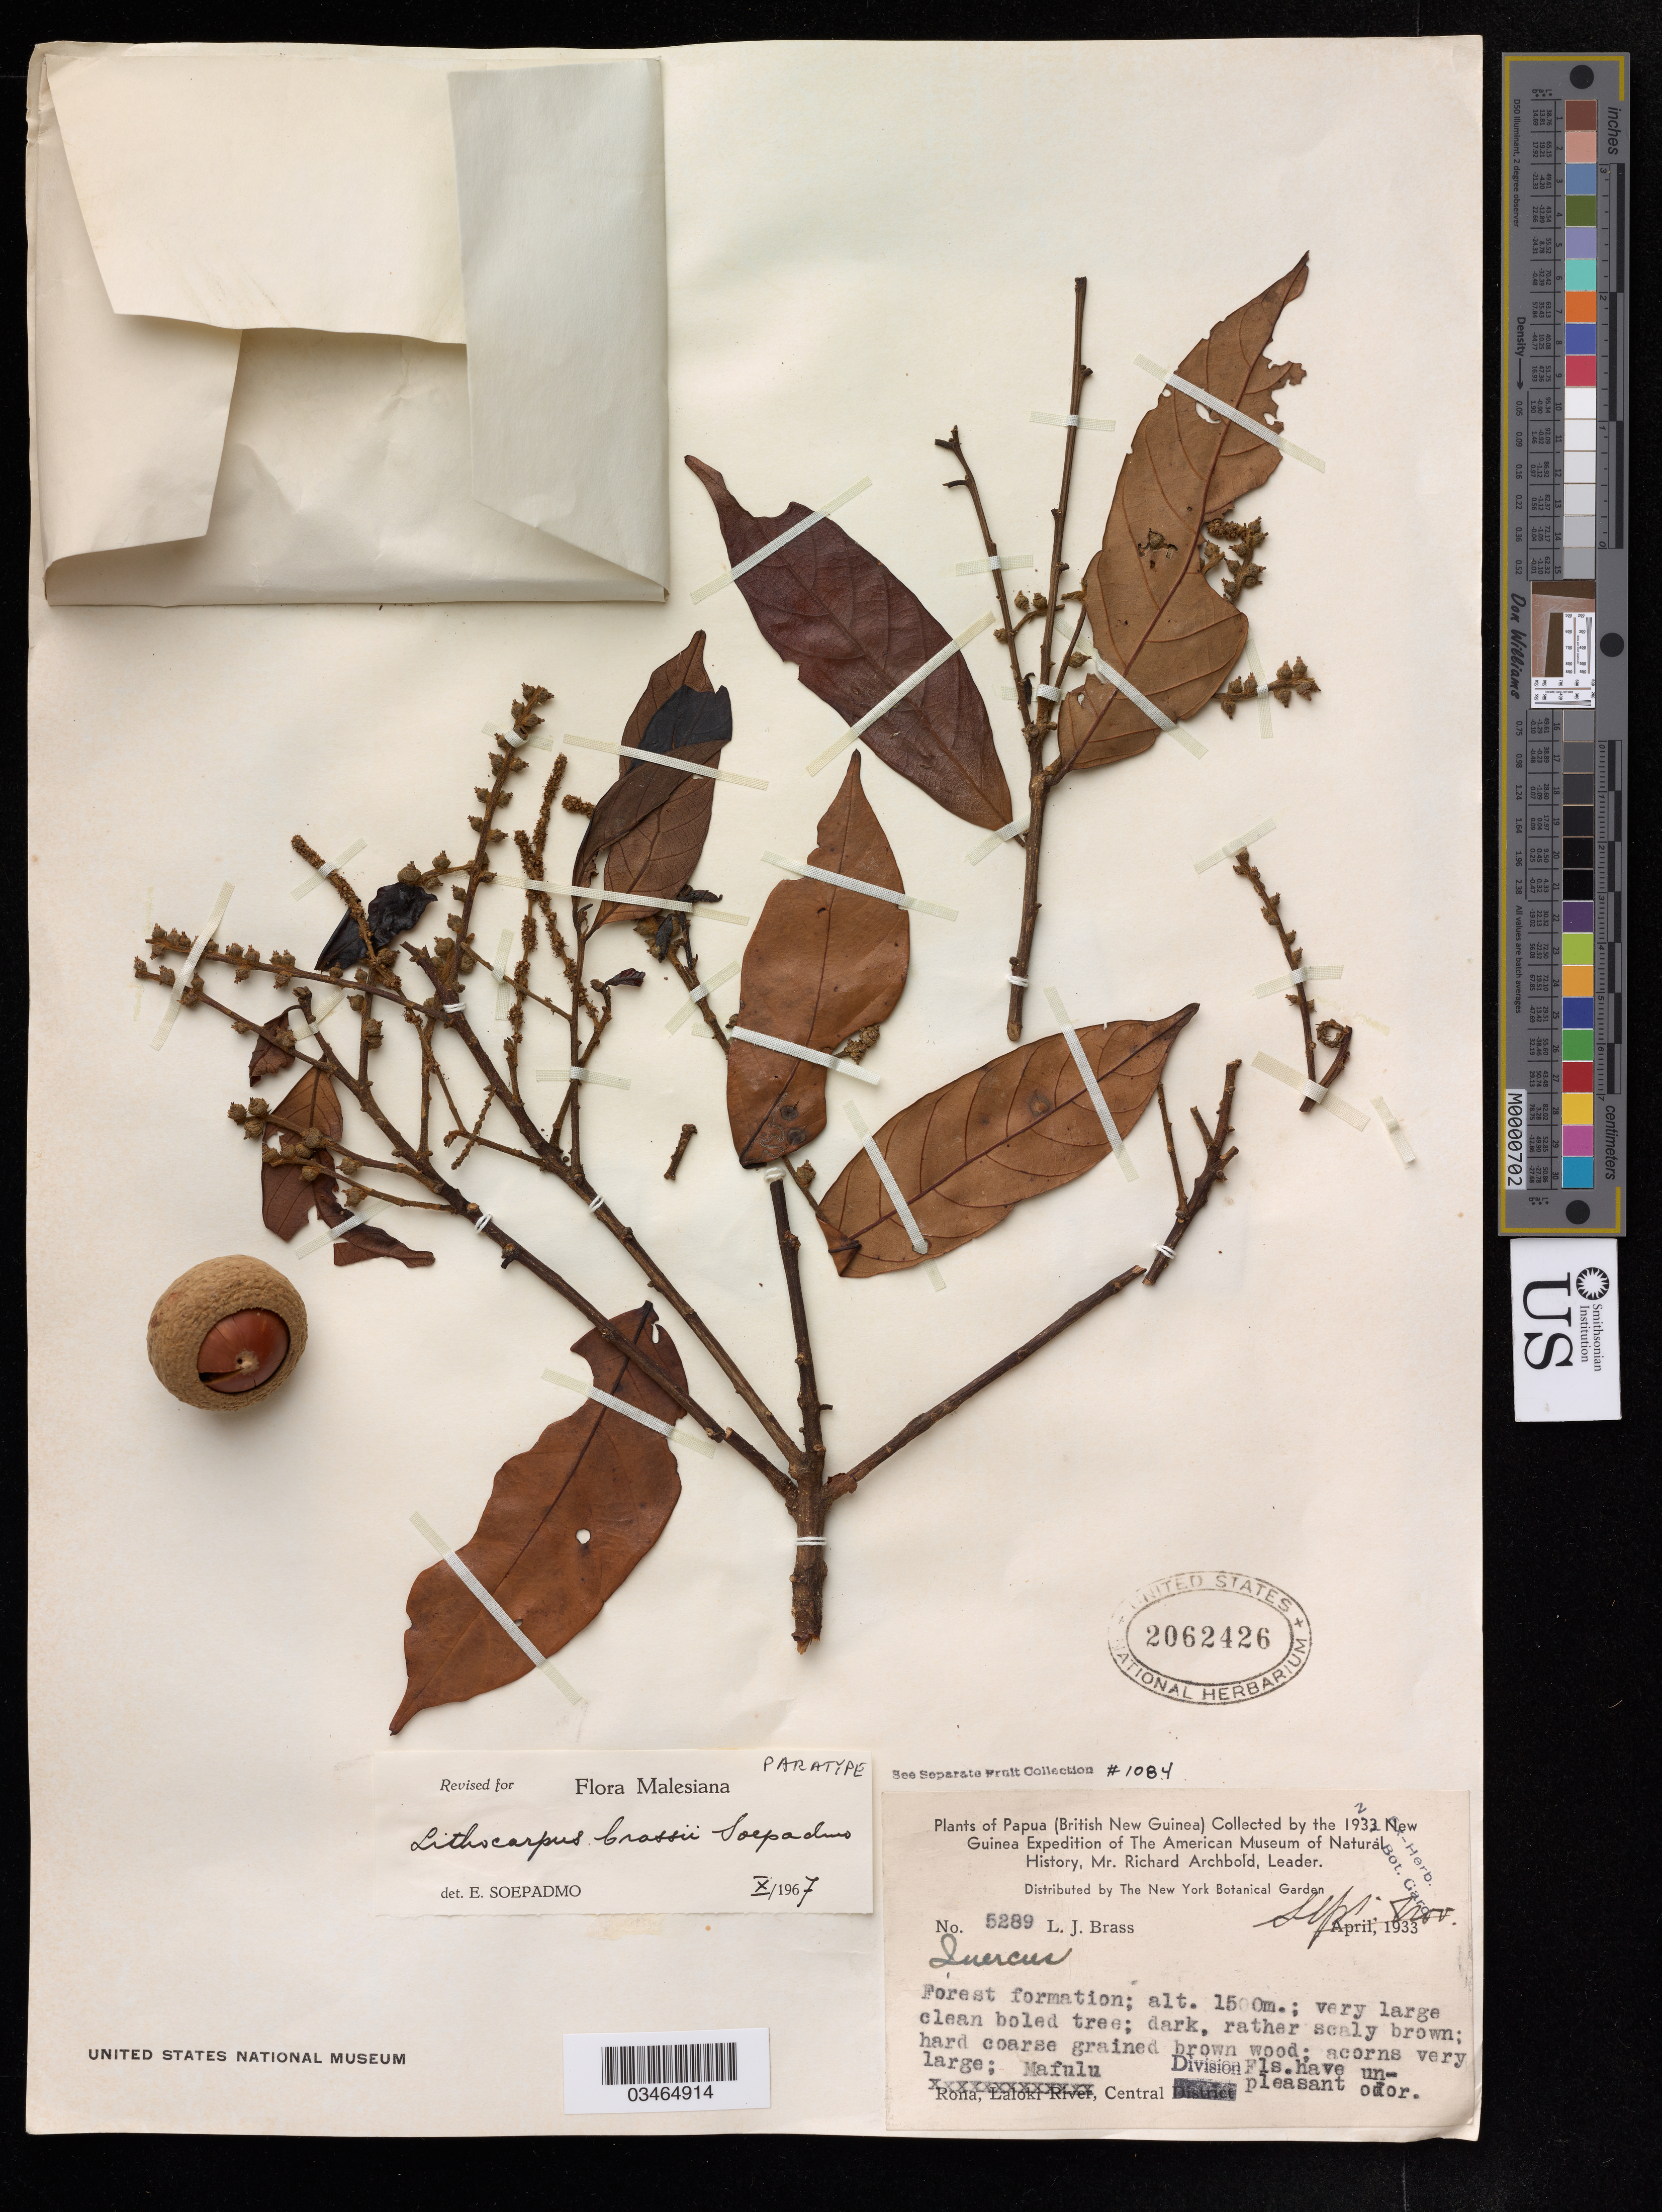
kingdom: Plantae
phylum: Tracheophyta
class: Magnoliopsida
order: Fagales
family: Fagaceae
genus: Lithocarpus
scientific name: Lithocarpus brassii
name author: Soepadmo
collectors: L. Brass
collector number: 5289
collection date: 1933-09/1933-11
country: Papua New Guinea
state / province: Central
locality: Rona, Laloki River.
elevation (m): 1500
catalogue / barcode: US 2062426